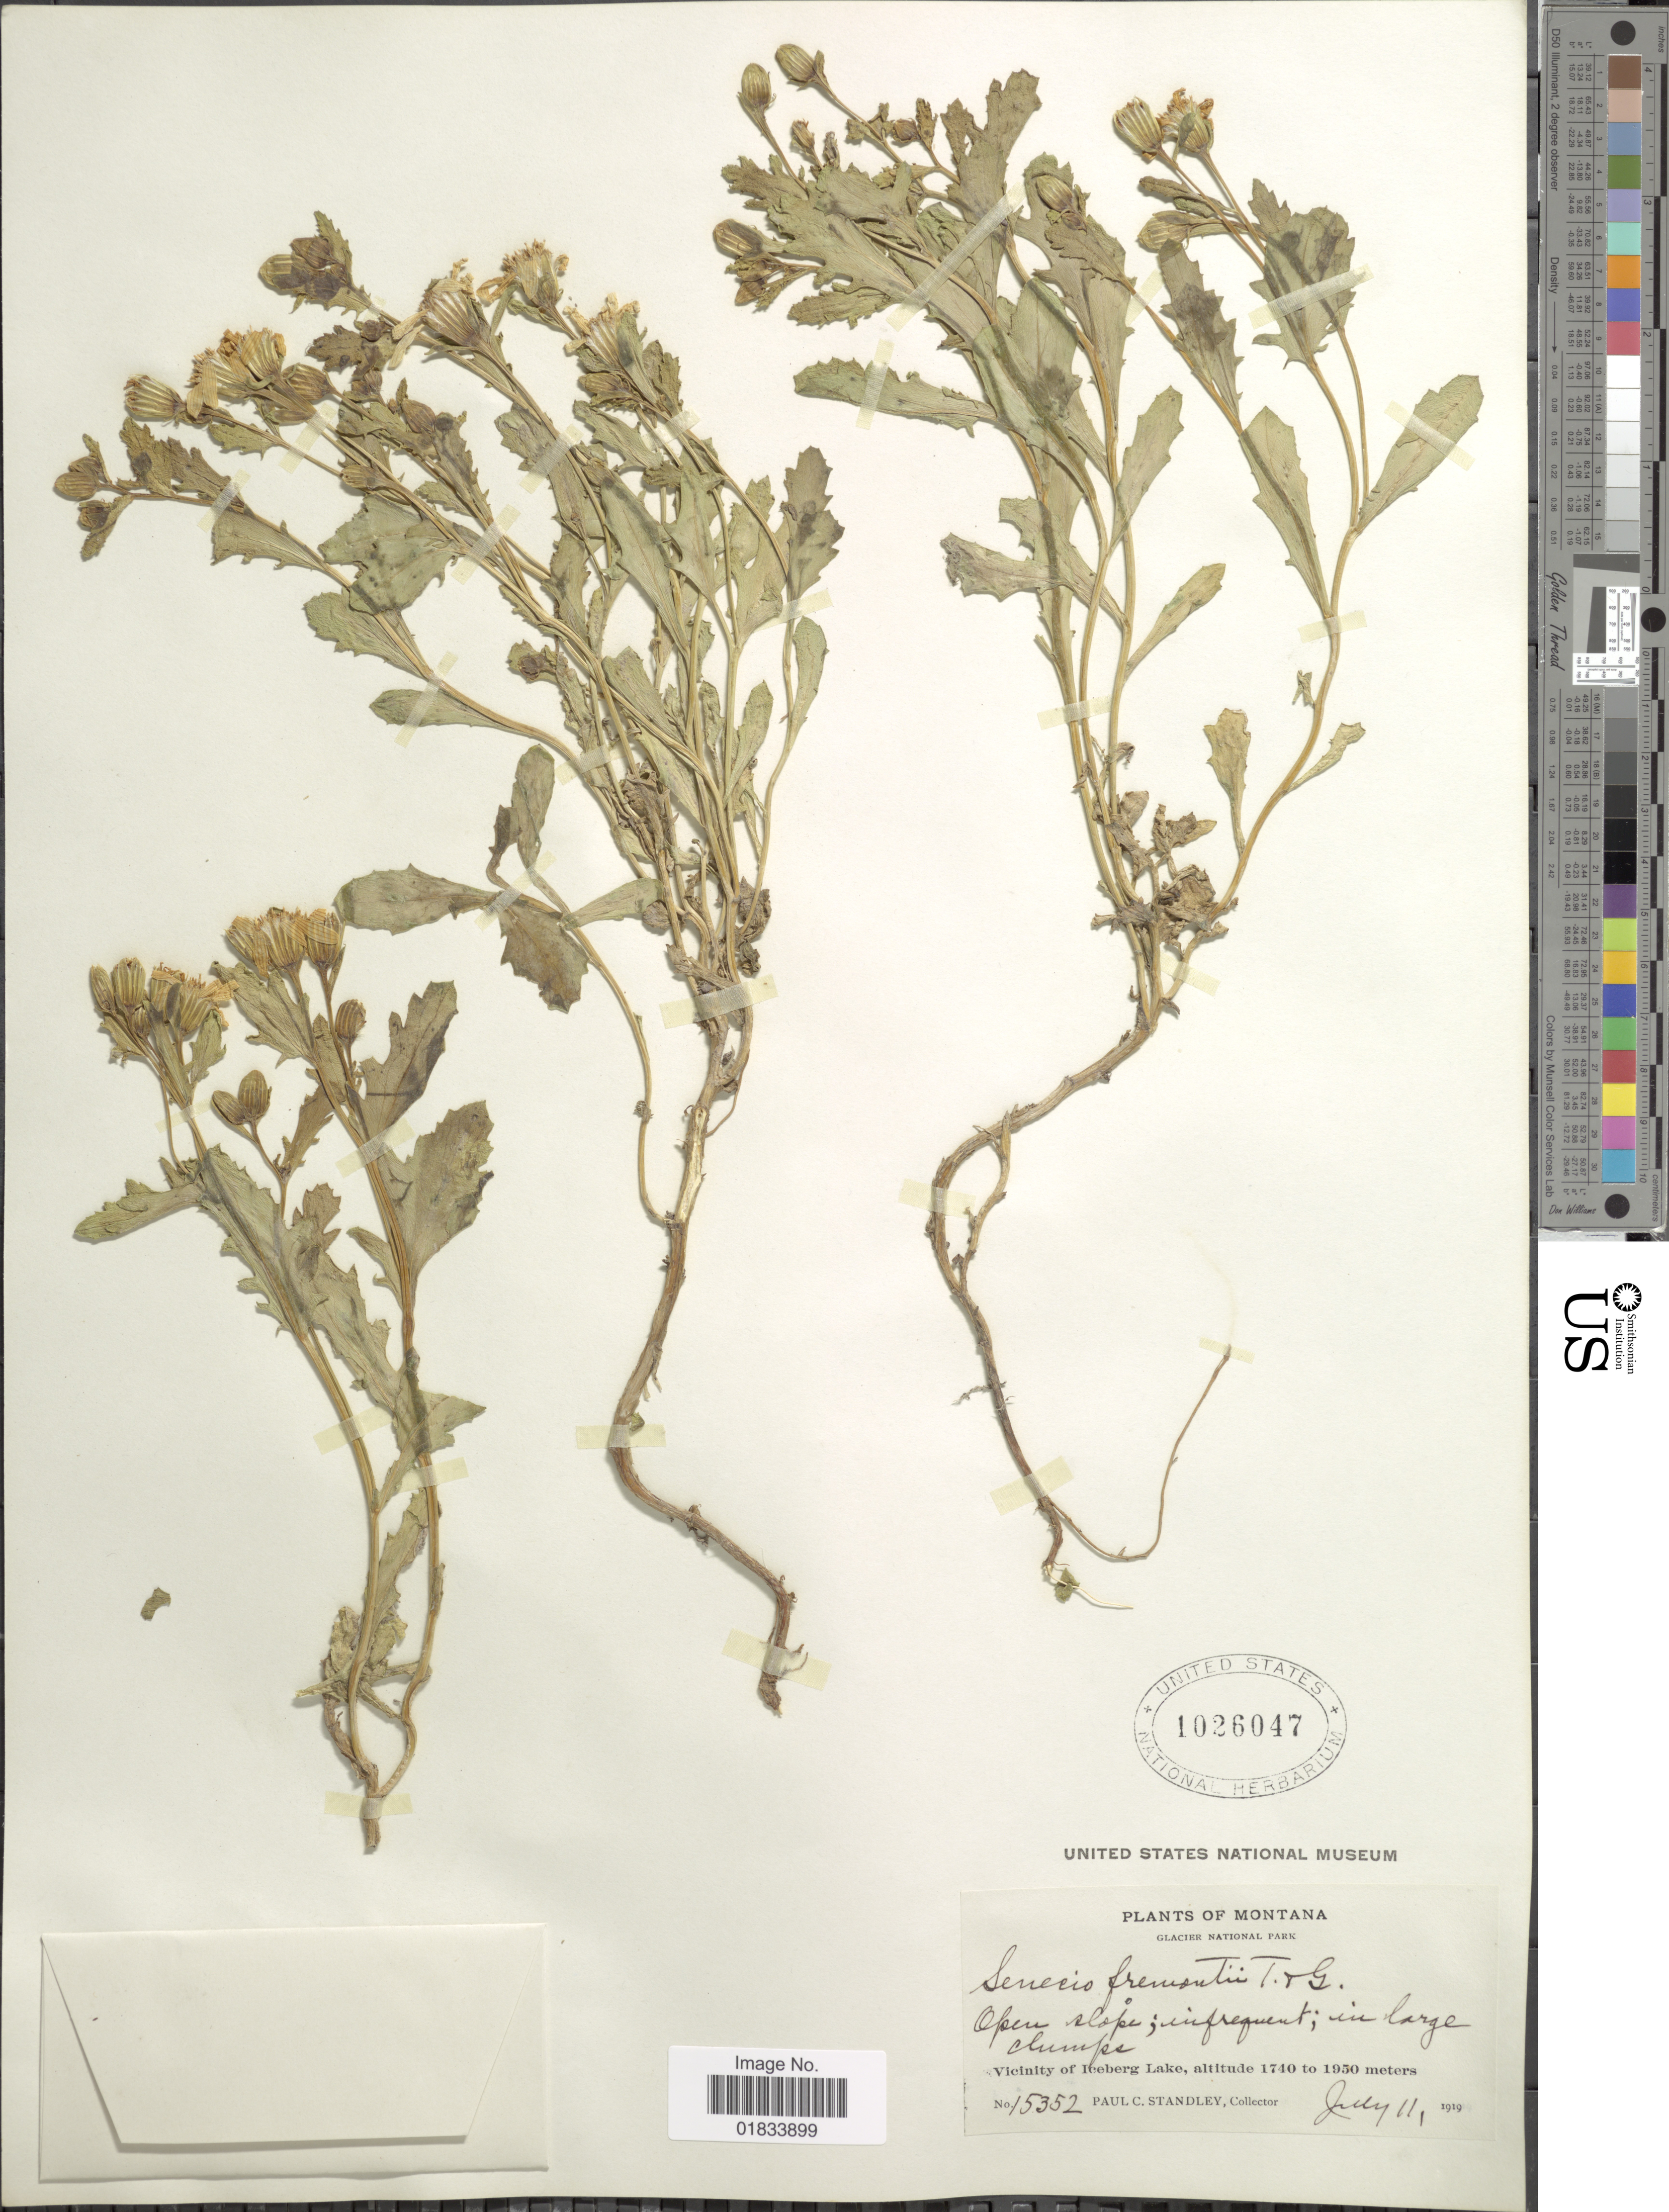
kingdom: Plantae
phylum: Tracheophyta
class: Magnoliopsida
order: Asterales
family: Asteraceae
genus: Senecio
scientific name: Senecio fremontii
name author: Torr. & A. Gray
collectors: P. C. Standley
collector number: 15352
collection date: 1919-07-11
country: United States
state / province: Montana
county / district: Glacier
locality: Glacier National Park, vicinity of Iceberg Lake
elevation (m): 1740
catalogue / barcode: US 1026047